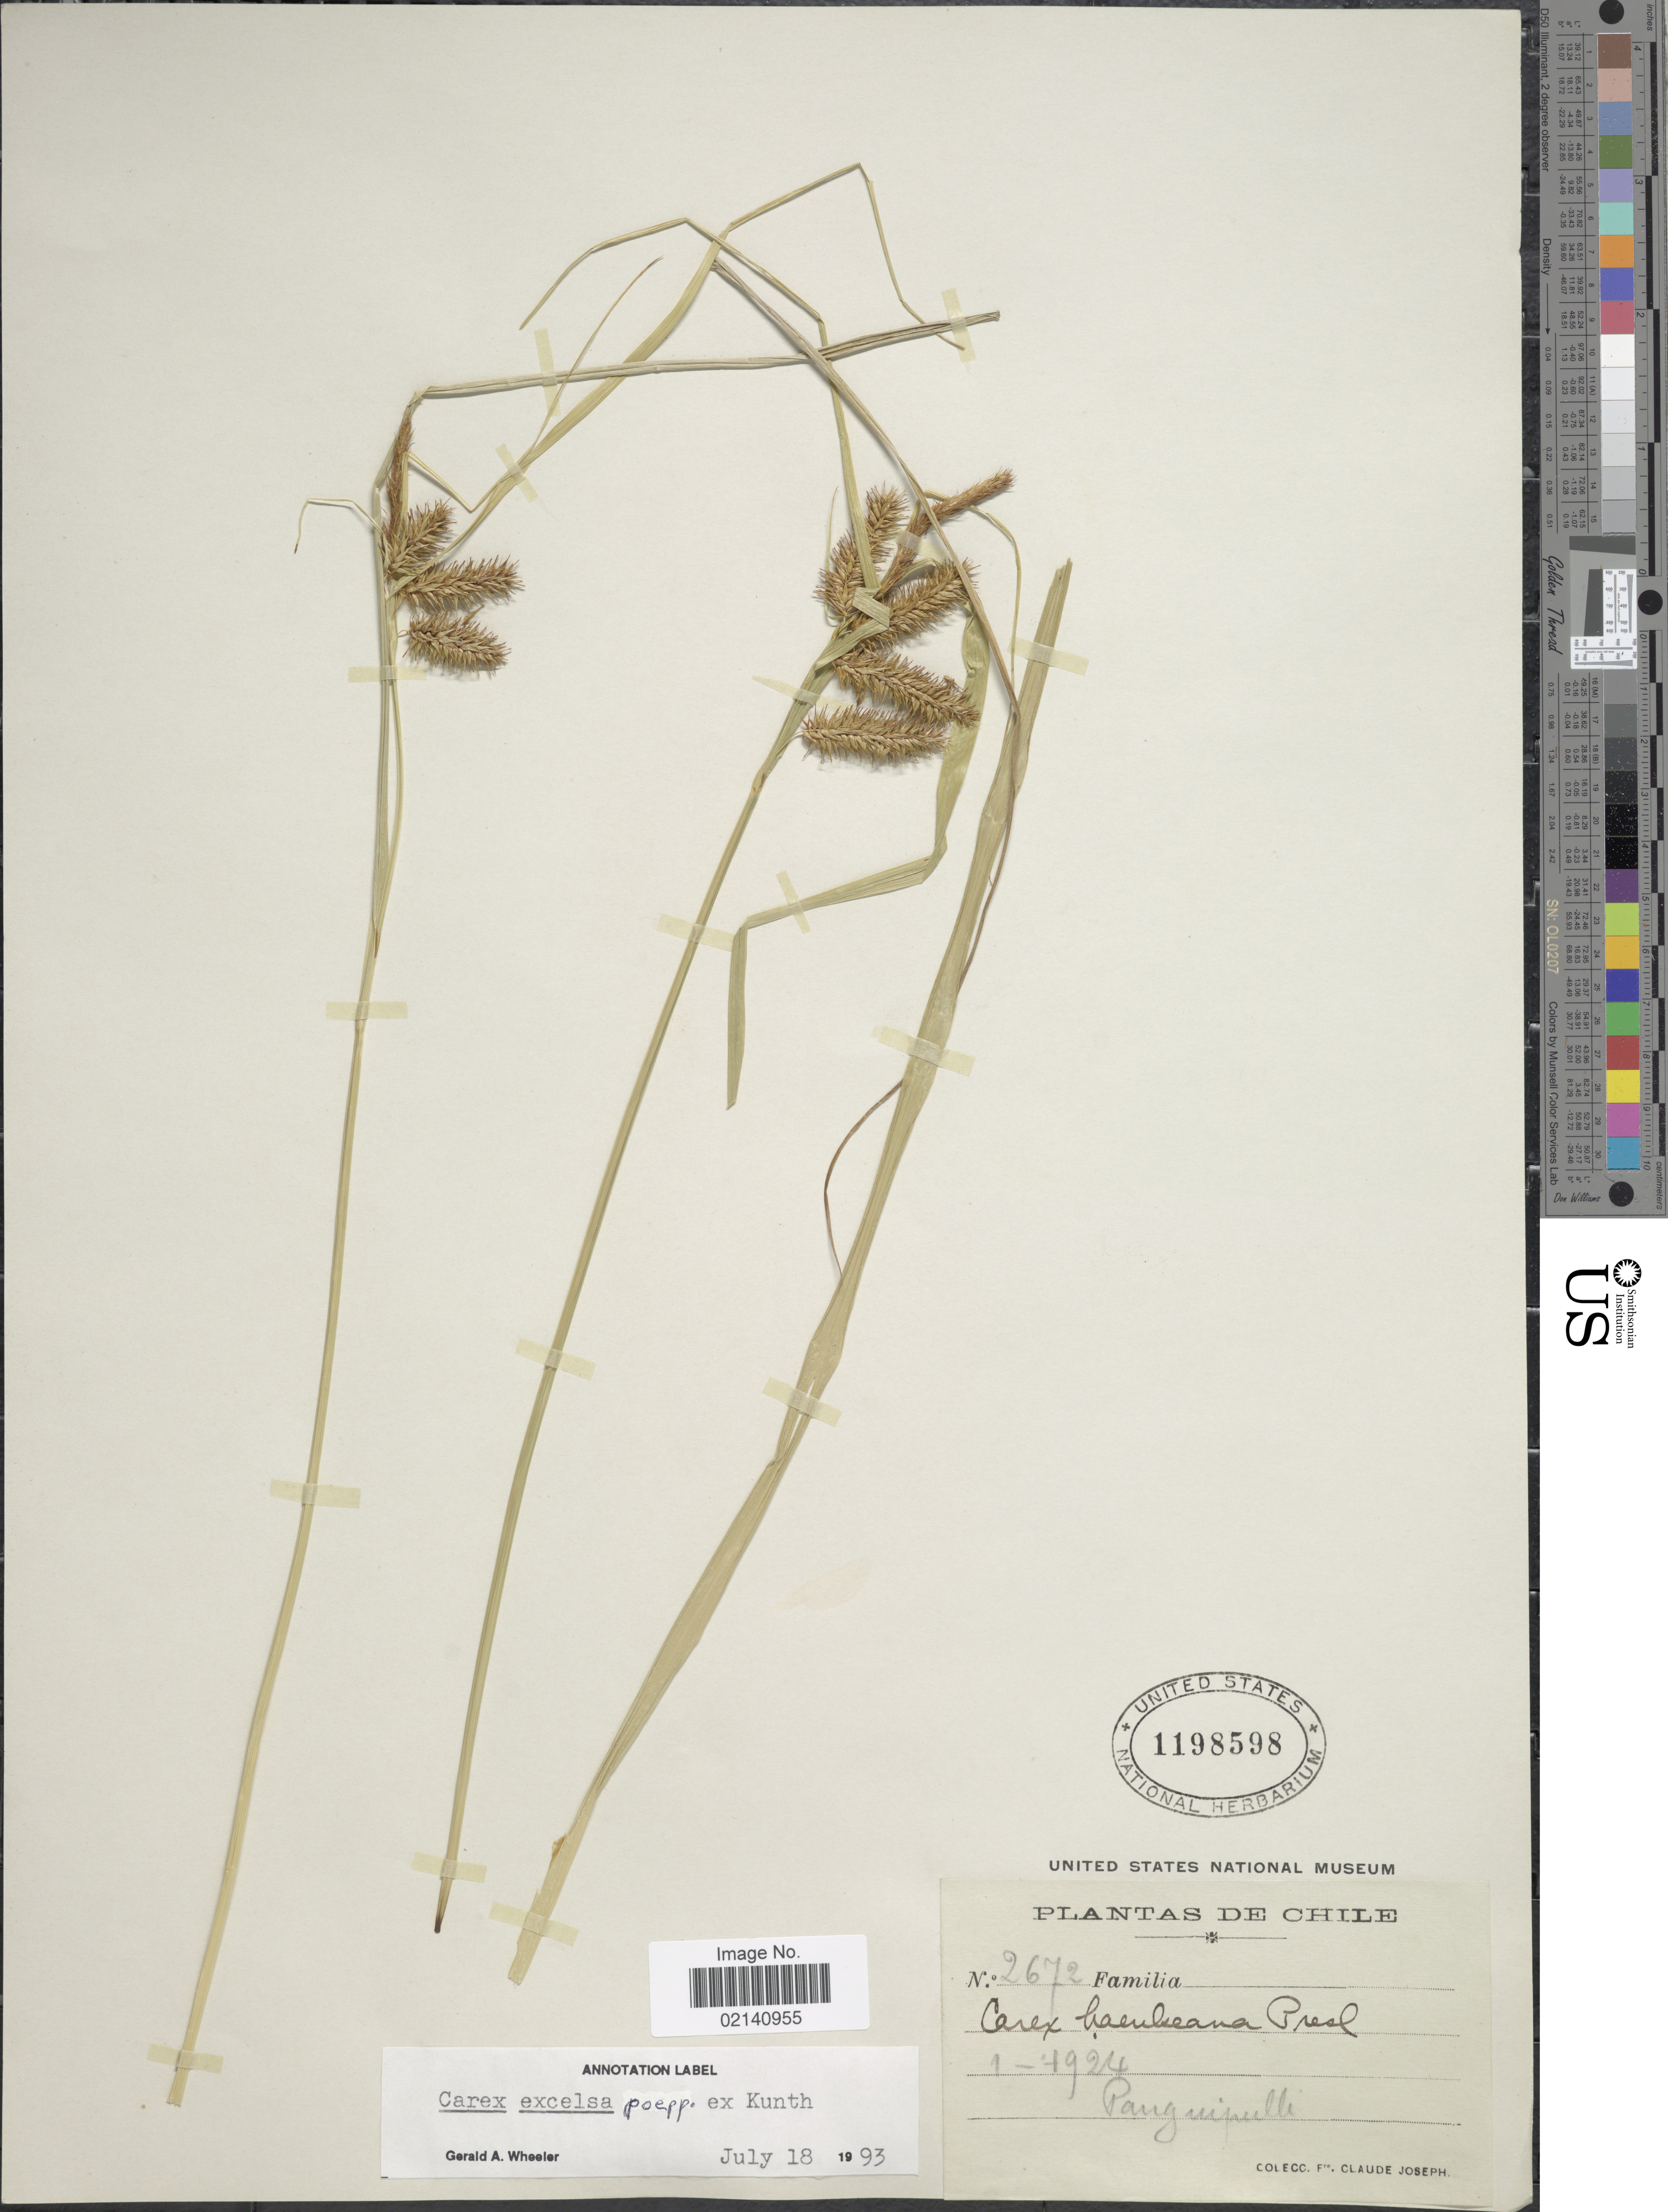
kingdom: Plantae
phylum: Tracheophyta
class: Liliopsida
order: Poales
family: Cyperaceae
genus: Carex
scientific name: Carex excelsa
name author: Poepp. ex Kunth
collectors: Bro. Claude-Joseph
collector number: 2672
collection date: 1924-01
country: Chile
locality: Panguipulli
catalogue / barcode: US 1198598